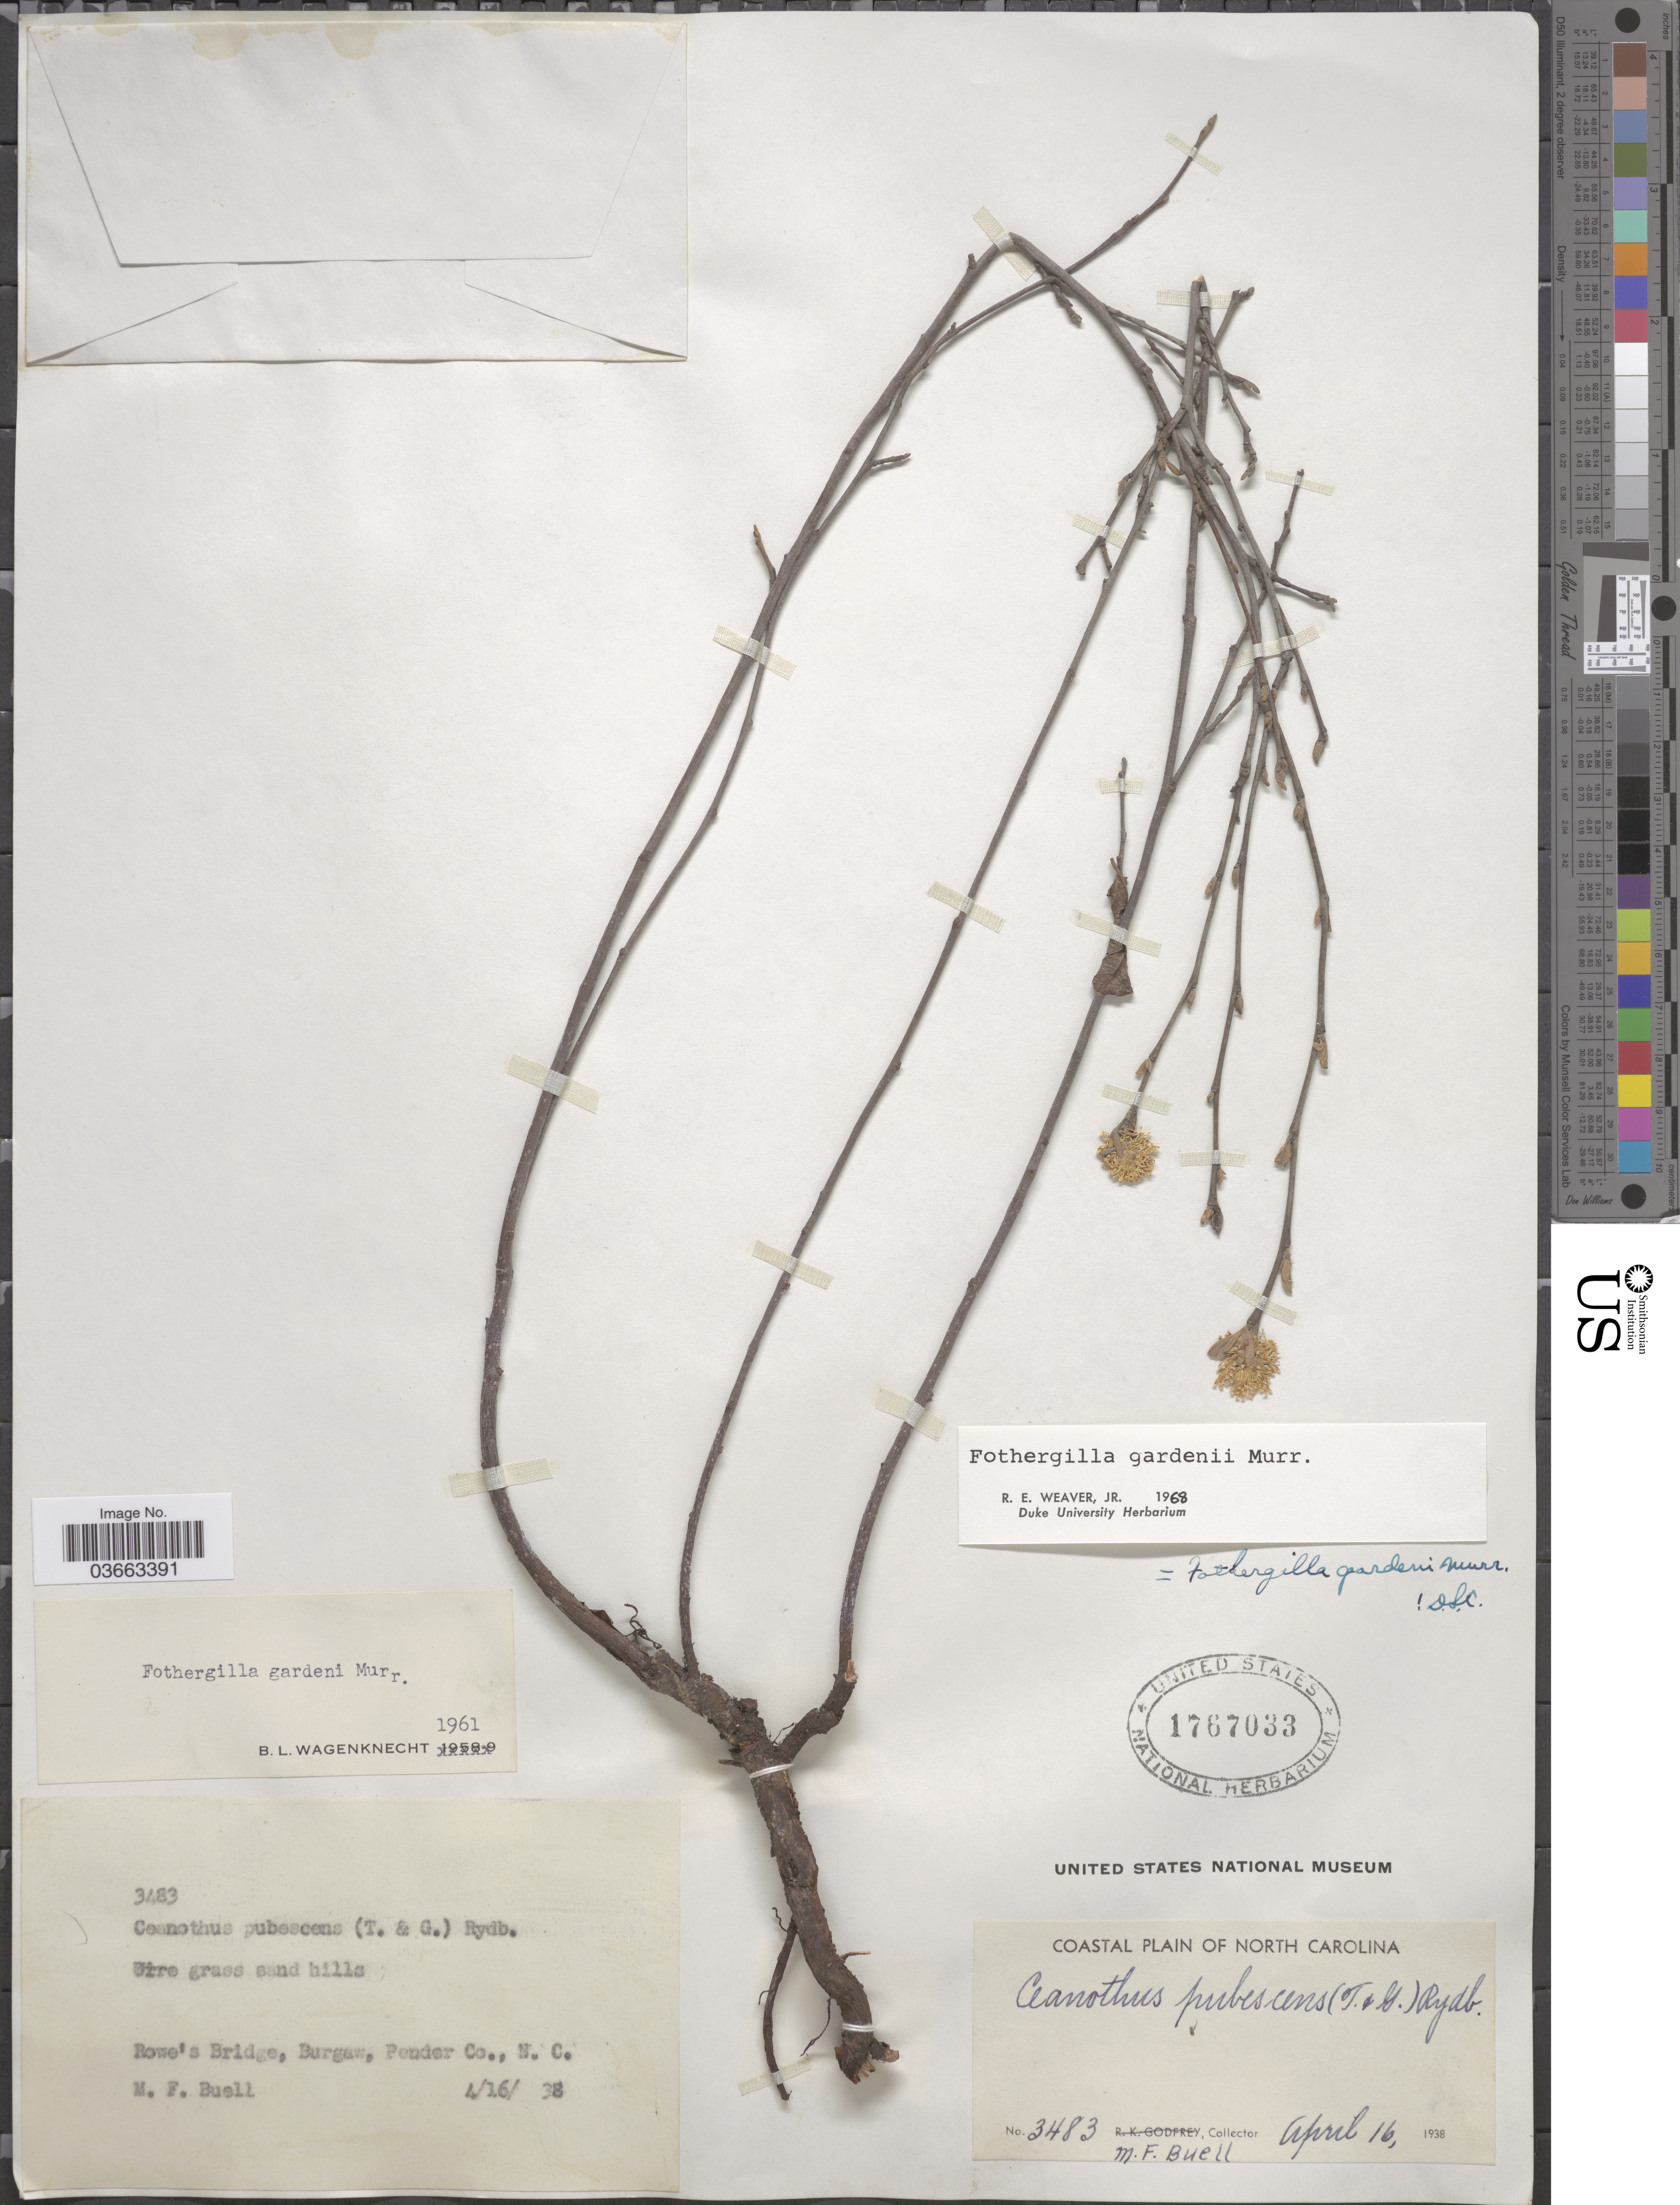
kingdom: Plantae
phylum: Tracheophyta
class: Magnoliopsida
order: Saxifragales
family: Hamamelidaceae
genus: Fothergilla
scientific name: Fothergilla gardenii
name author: L.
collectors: M. Buell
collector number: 3483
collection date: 1938-04-16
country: United States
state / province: North Carolina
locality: Coastal Plain. Rowe's Bridge, Burgaw, Pender Co.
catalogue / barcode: US 1767033